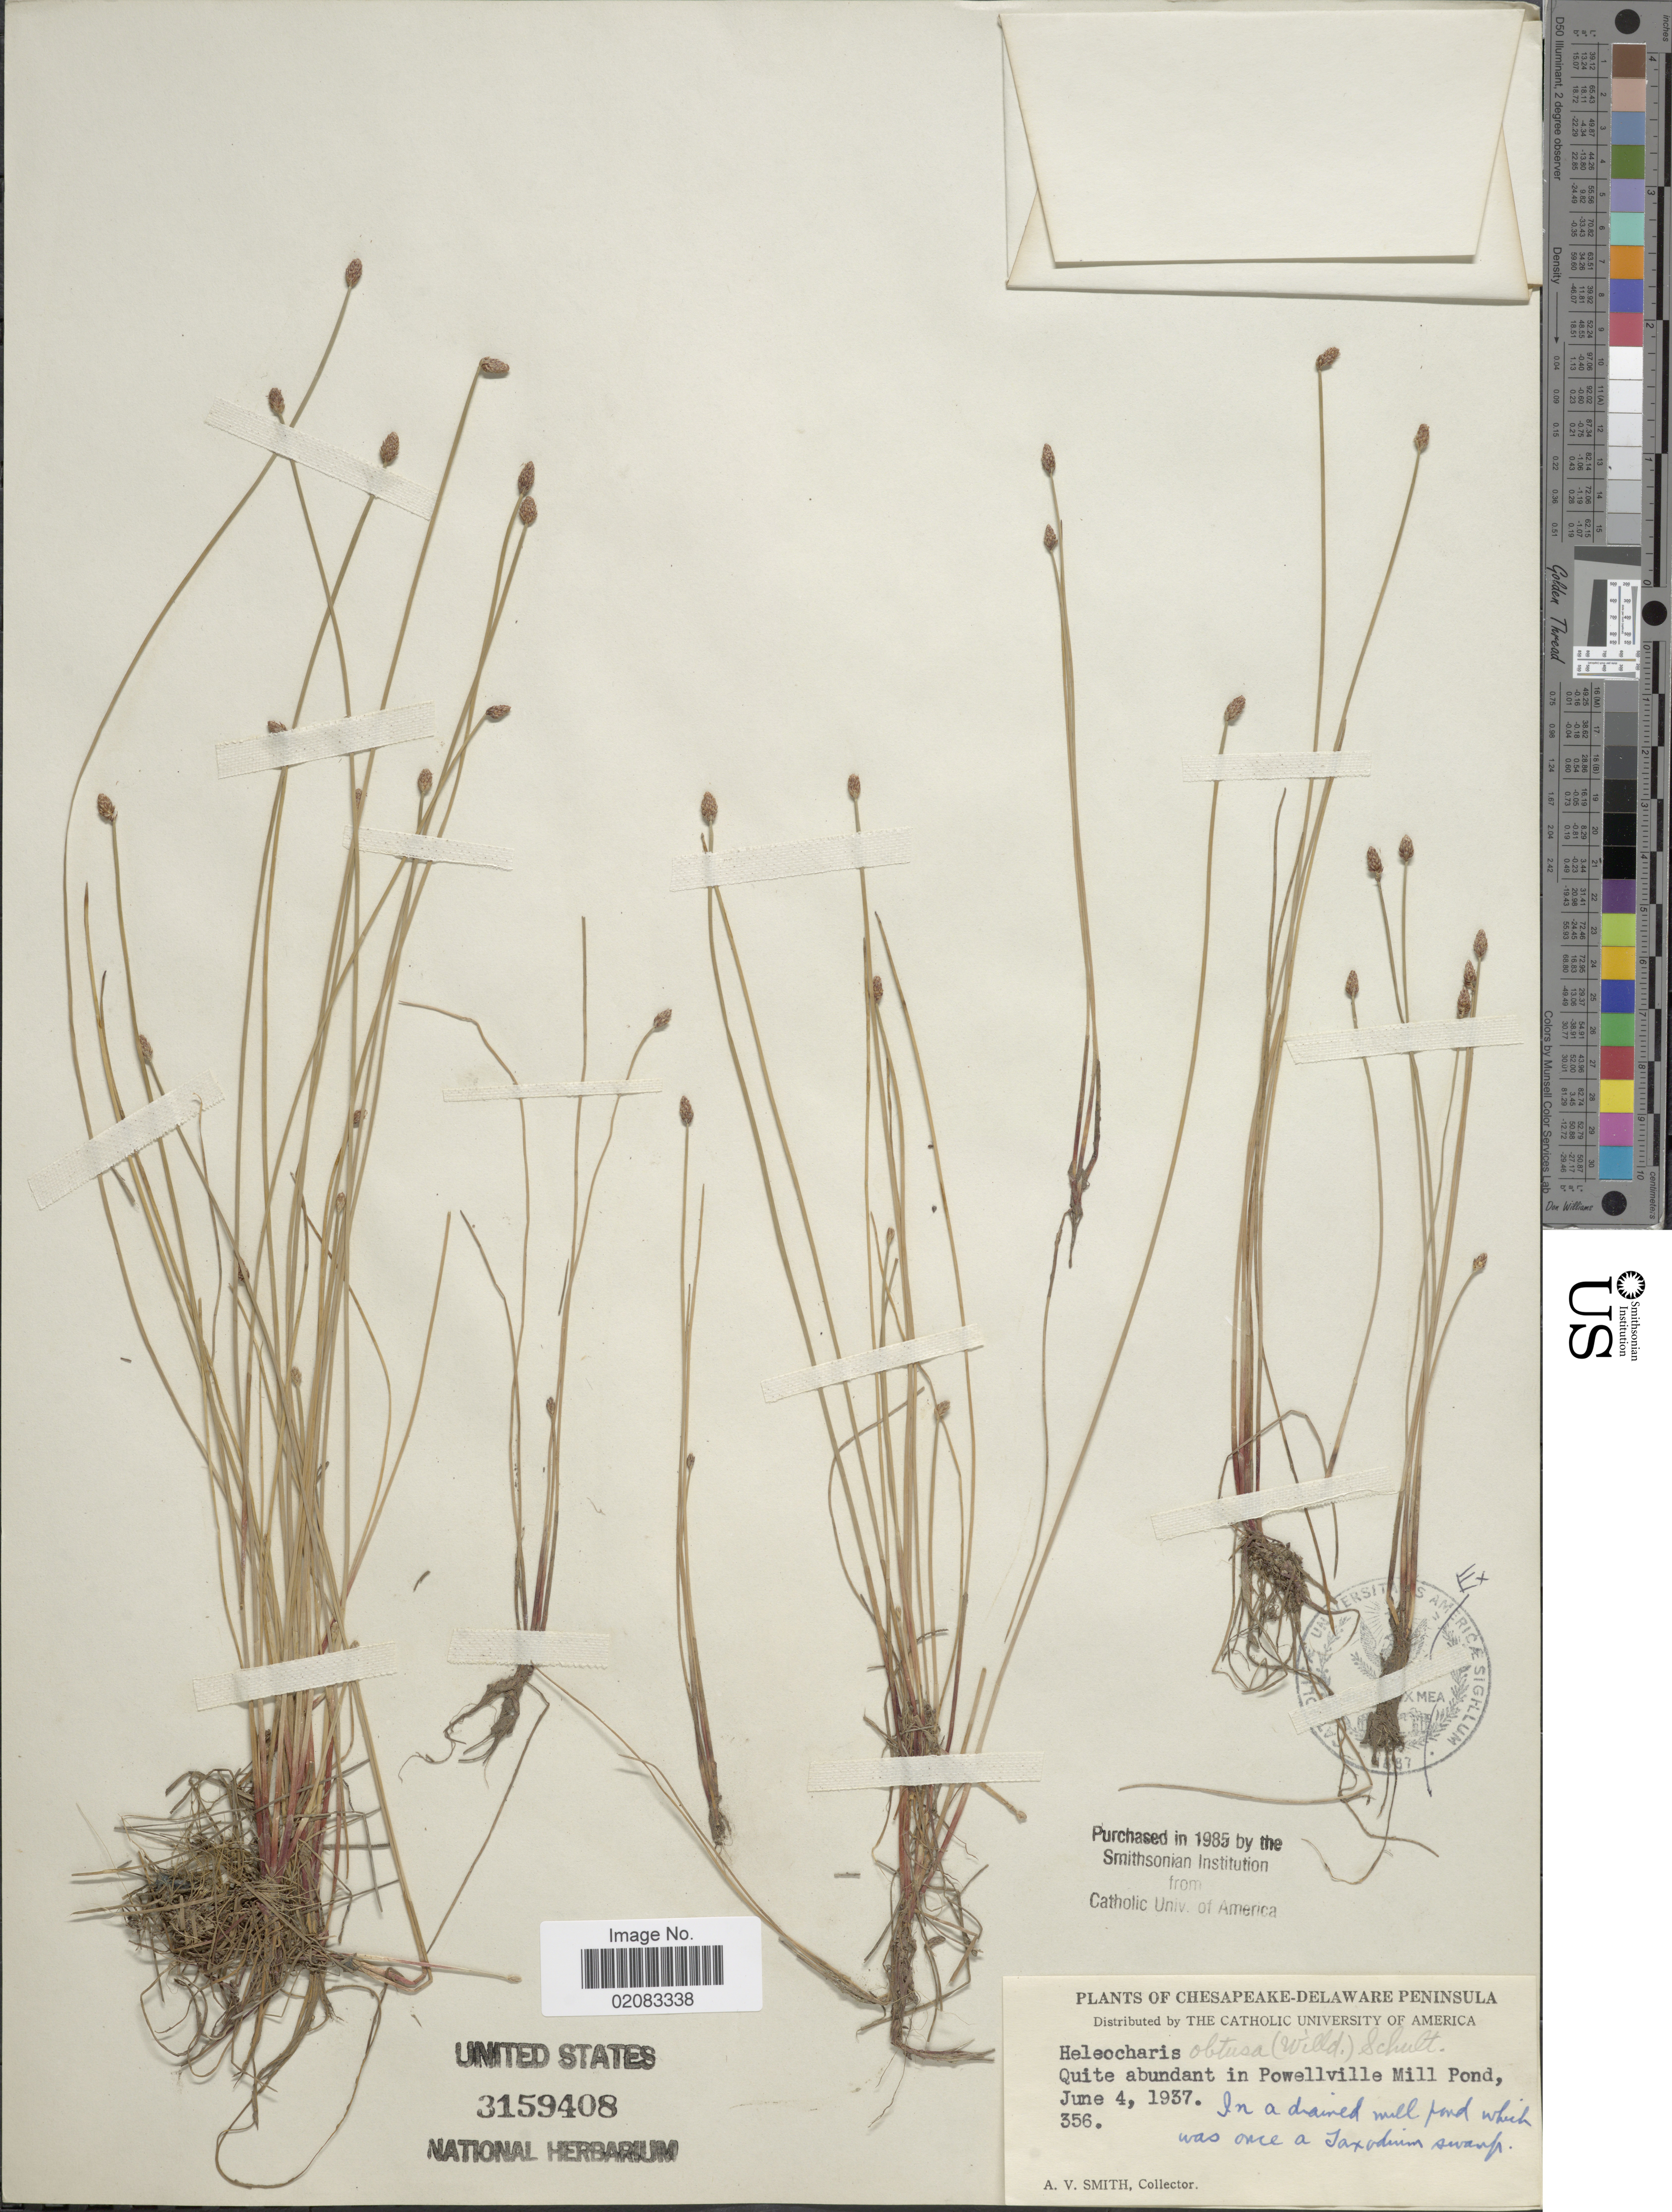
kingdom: Plantae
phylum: Tracheophyta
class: Liliopsida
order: Poales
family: Cyperaceae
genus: Eleocharis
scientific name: Eleocharis obtusa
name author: (Willd.) Schult.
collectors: A. V. P. Smith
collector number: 356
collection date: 1937-06-04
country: United States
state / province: Maryland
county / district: Wicomico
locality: Chesapeake-Delaware Penisula, Quite abundant in Powellville Mill Pond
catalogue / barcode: US 3159408